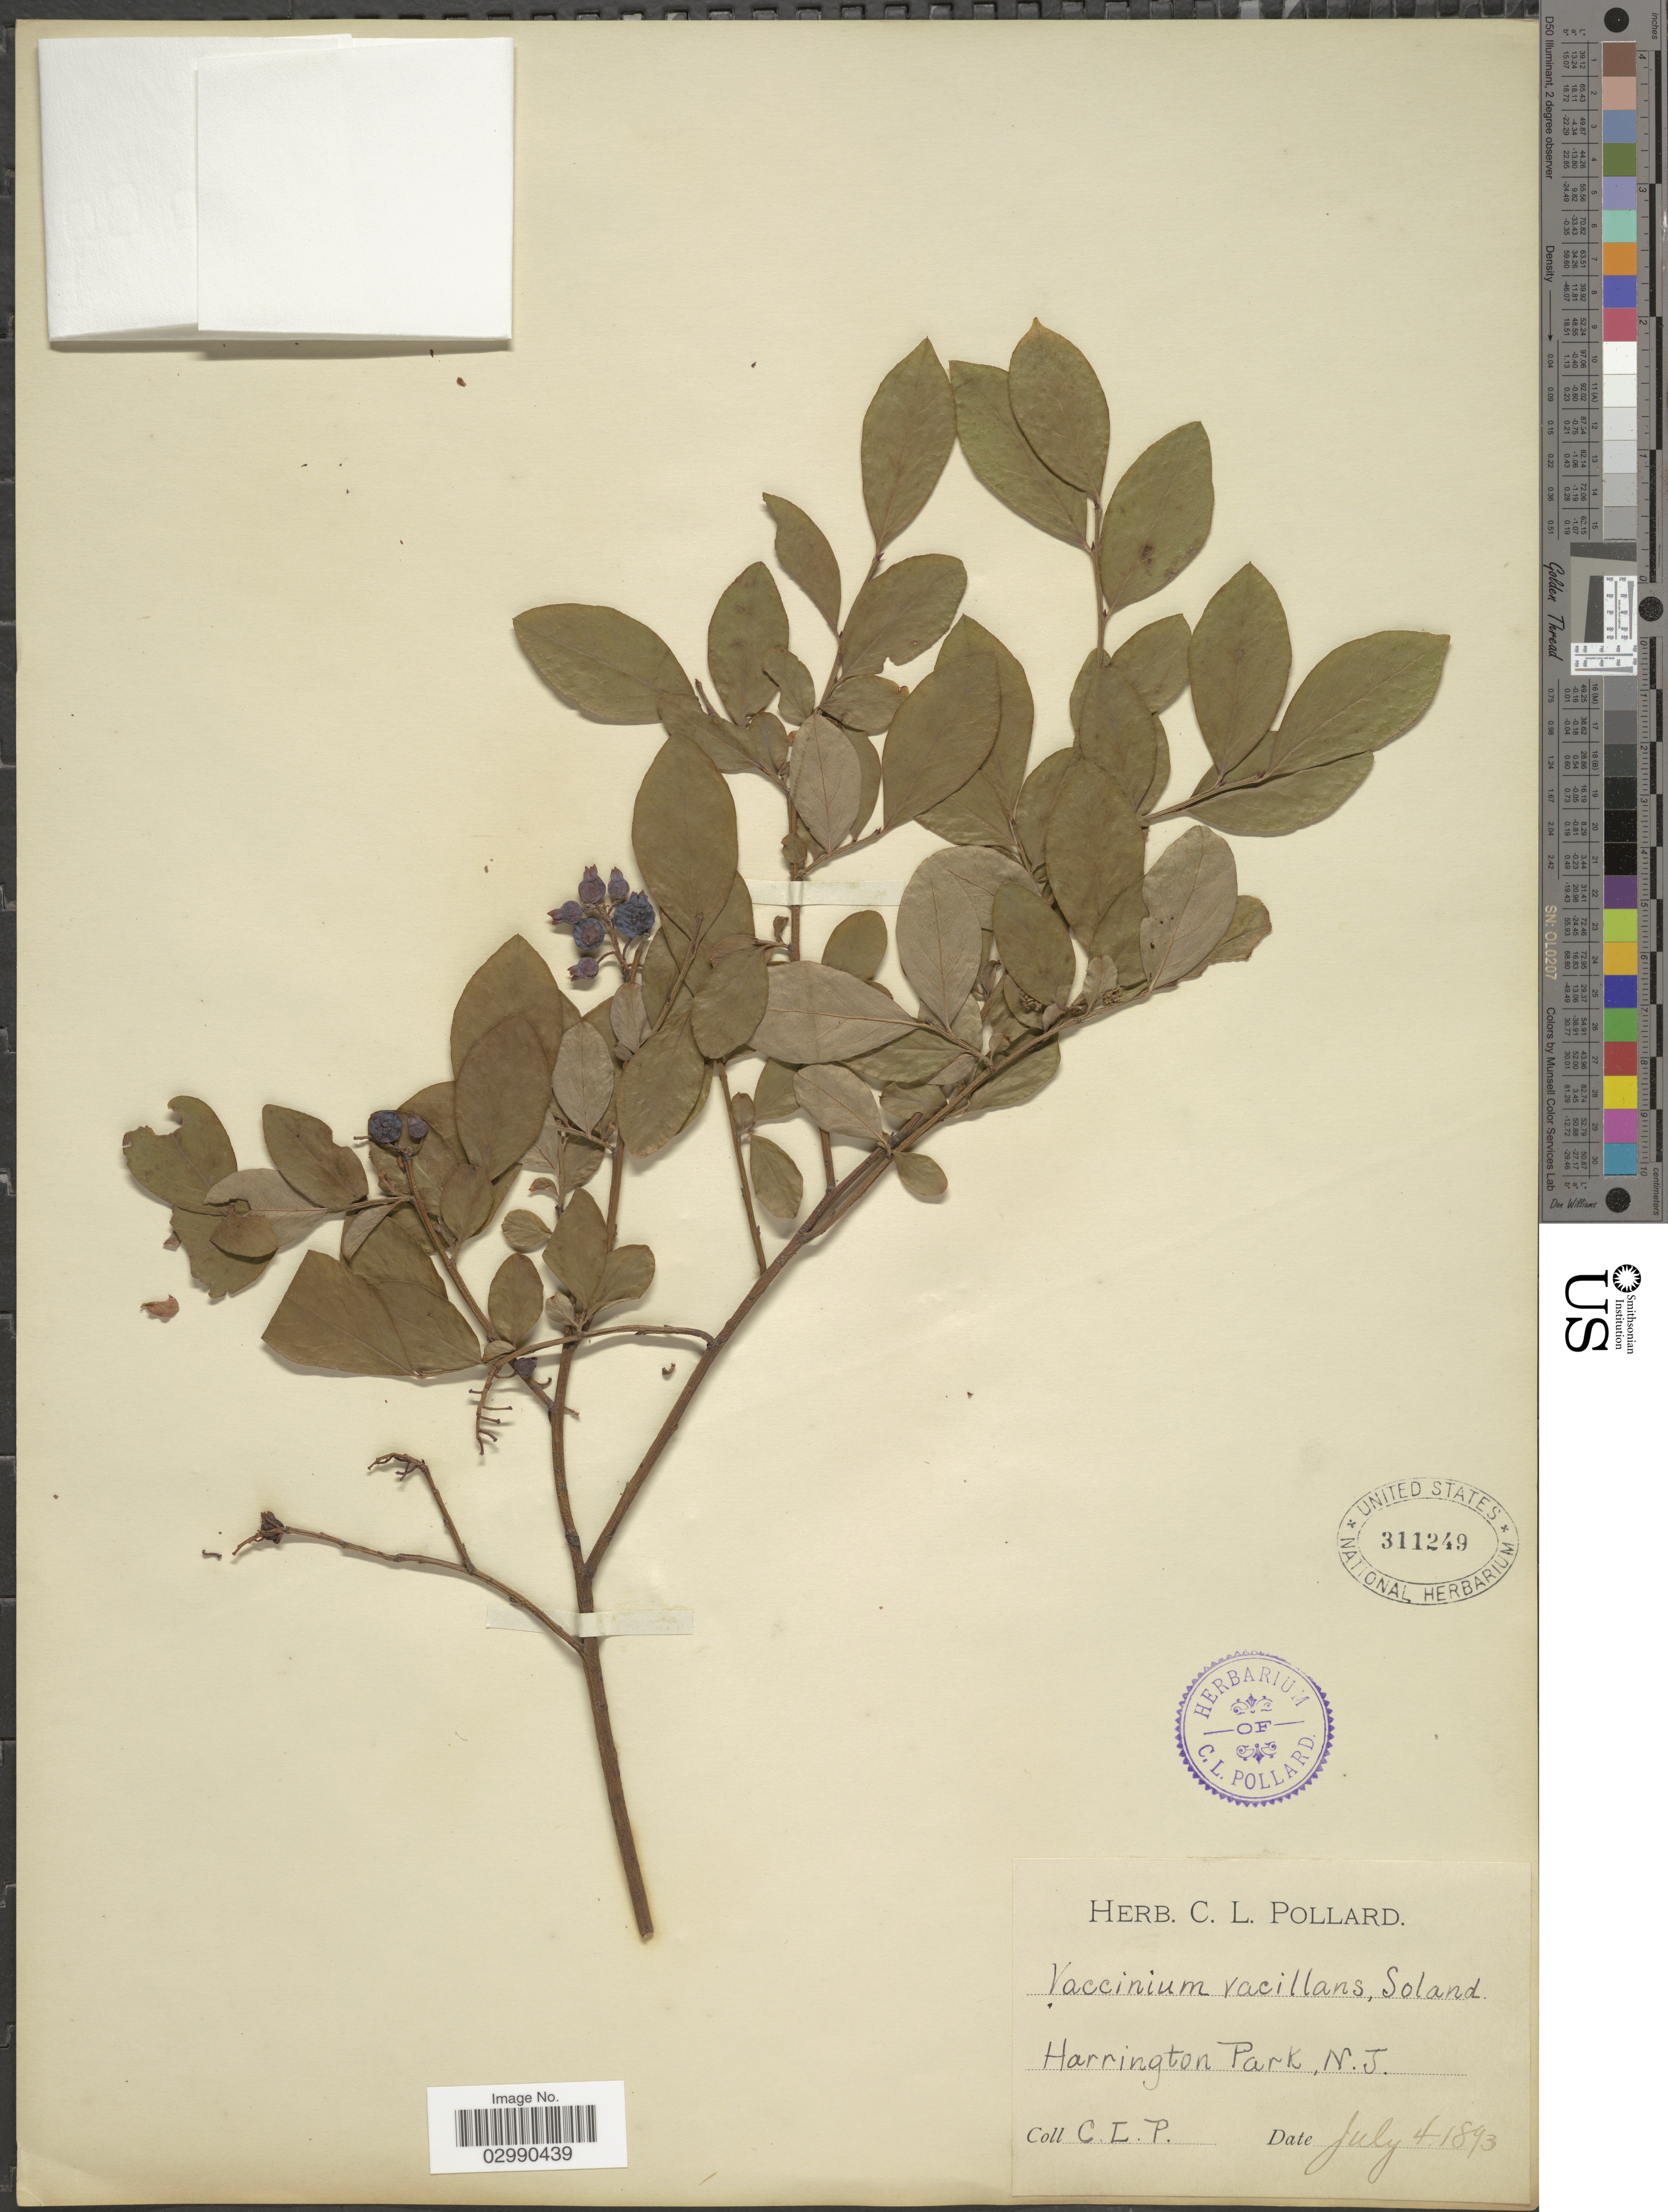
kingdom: Plantae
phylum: Tracheophyta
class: Magnoliopsida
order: Ericales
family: Ericaceae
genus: Vaccinium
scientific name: Vaccinium vacillans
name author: Kalm ex Torr.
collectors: C. L. Pollard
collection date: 1893-07-04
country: United States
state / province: New Jersey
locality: Harrington Park, N.J.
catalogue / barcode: US 311249